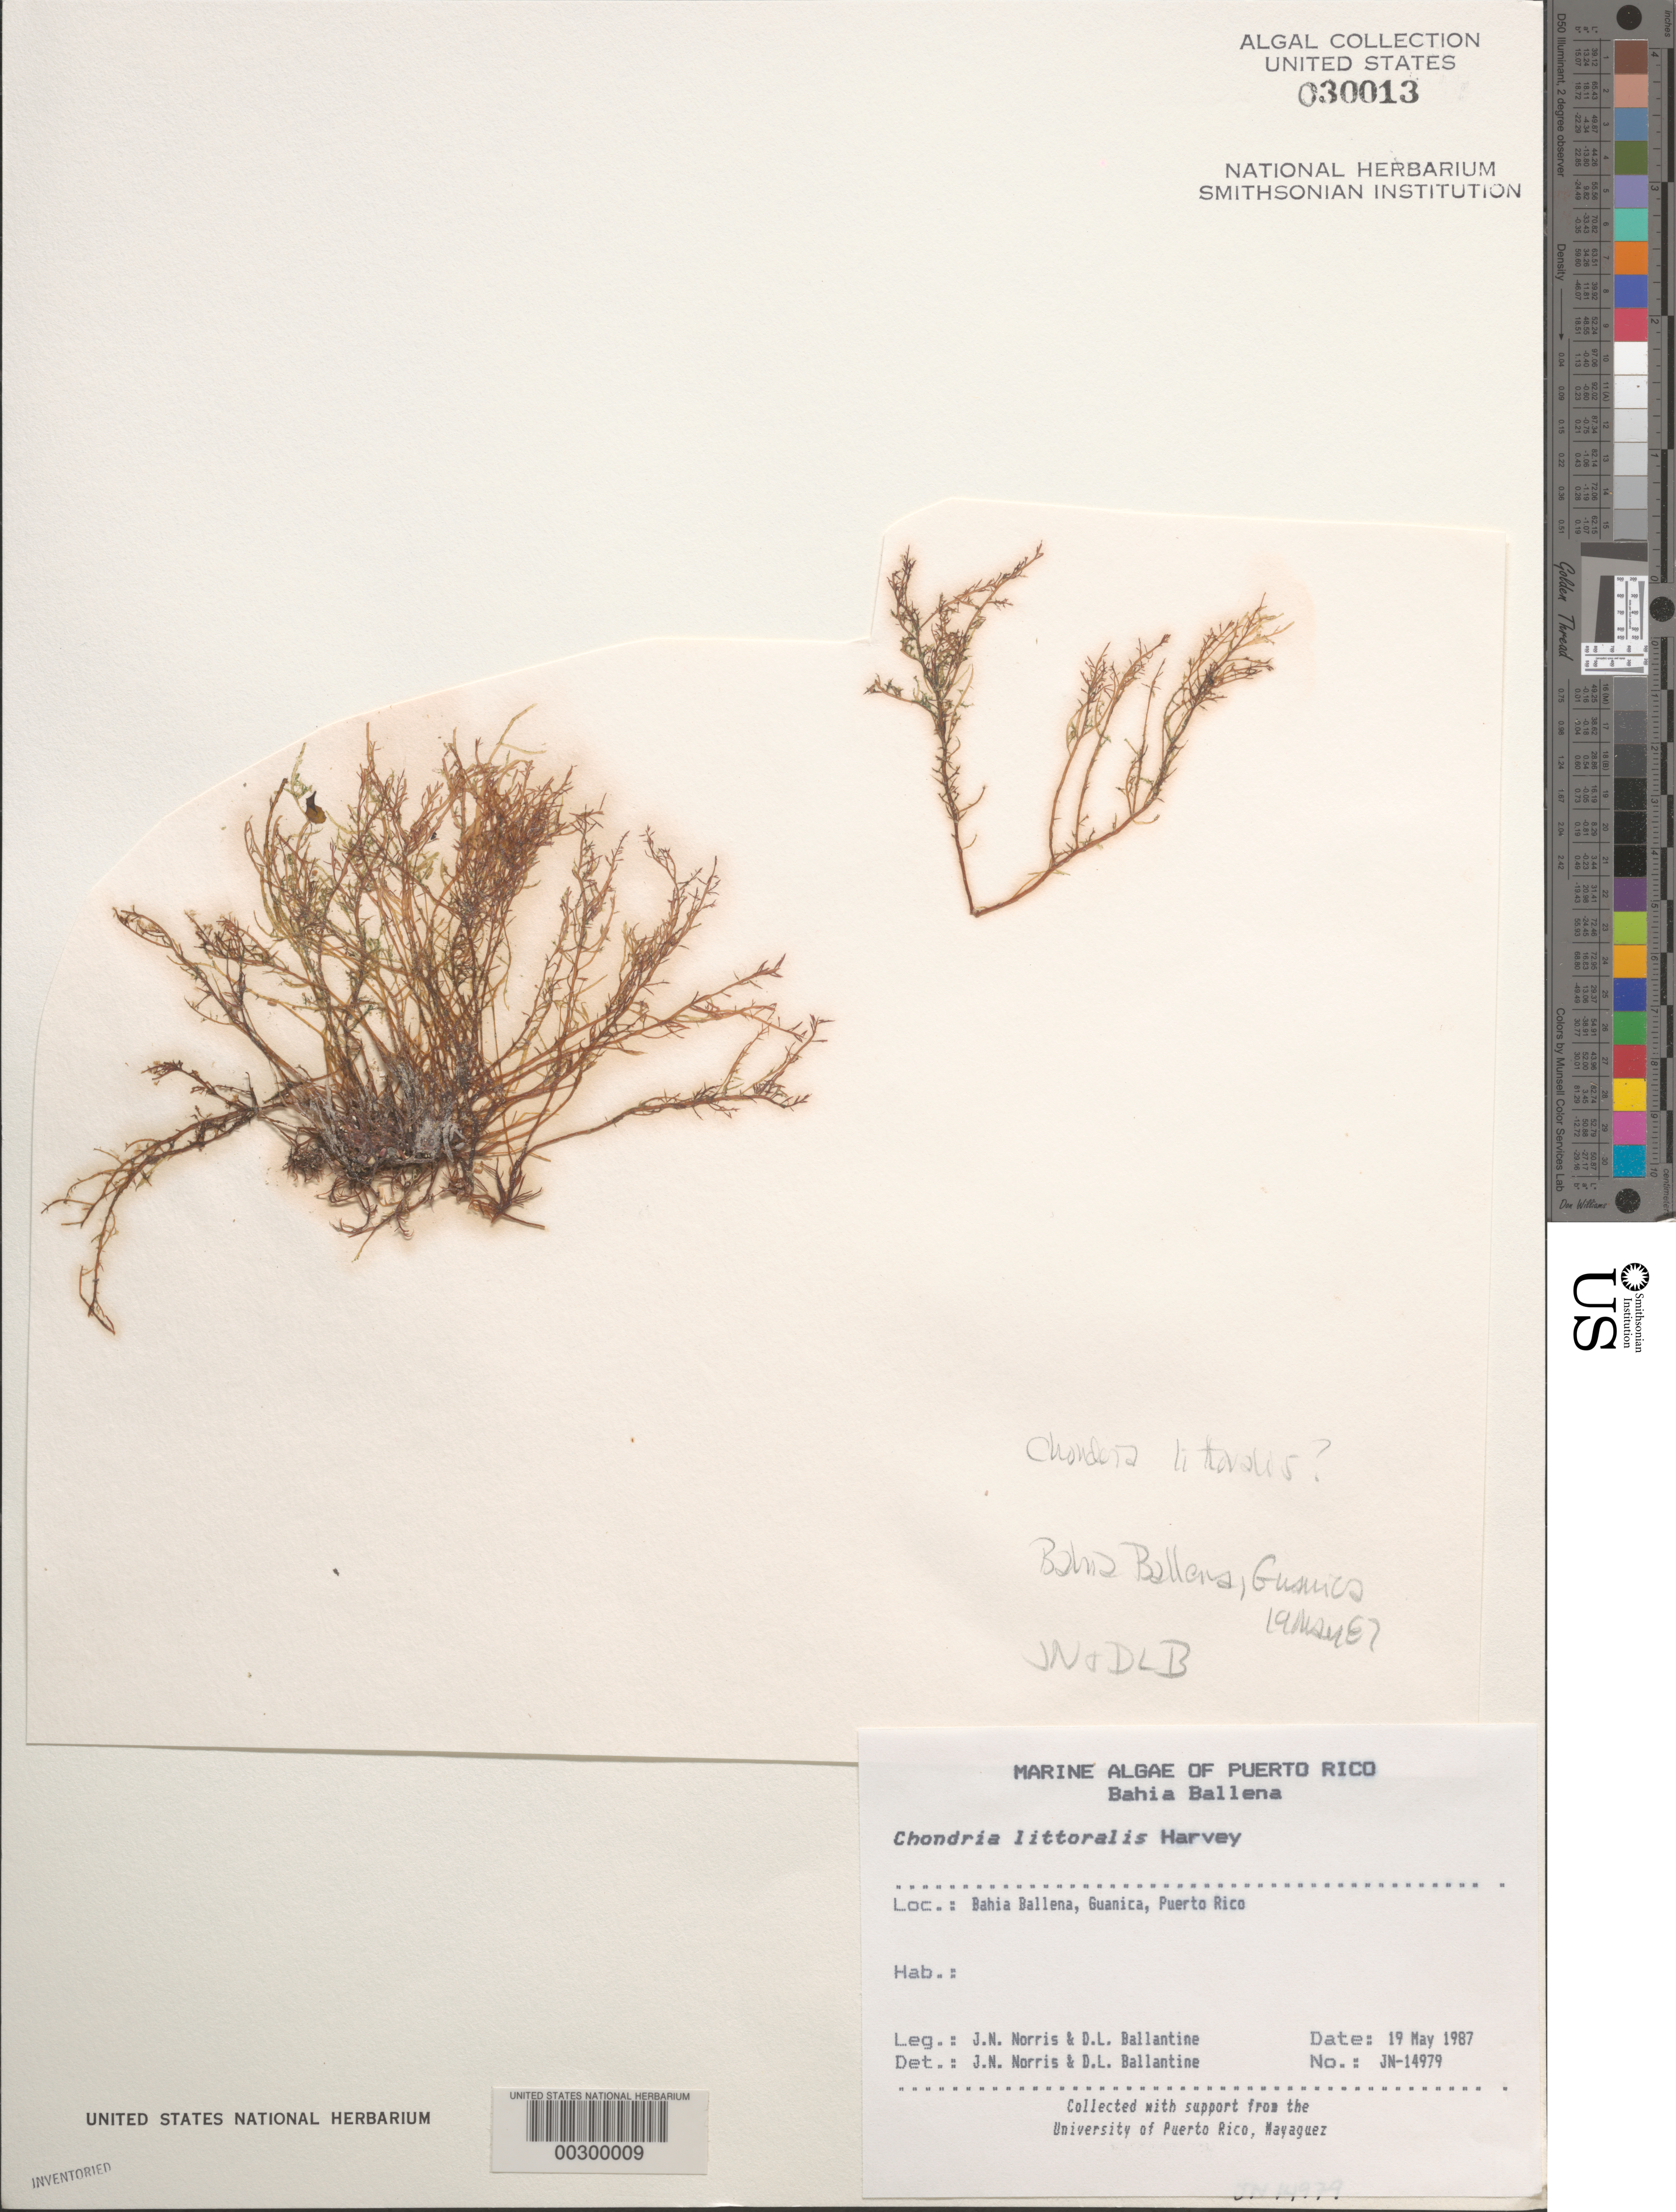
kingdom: Plantae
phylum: Rhodophyta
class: Florideophyceae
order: Ceramiales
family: Rhodomelaceae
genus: Chondria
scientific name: Chondria littoralis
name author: Harv.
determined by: Norris, J. N.; Ballantine, D. L.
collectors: J. N. Norris & D.L. Ballantine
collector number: JN-14979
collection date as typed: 19 May 1987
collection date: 1987-05-19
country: Puerto Rico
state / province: Guanica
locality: Bahia Ballena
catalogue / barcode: US 30013